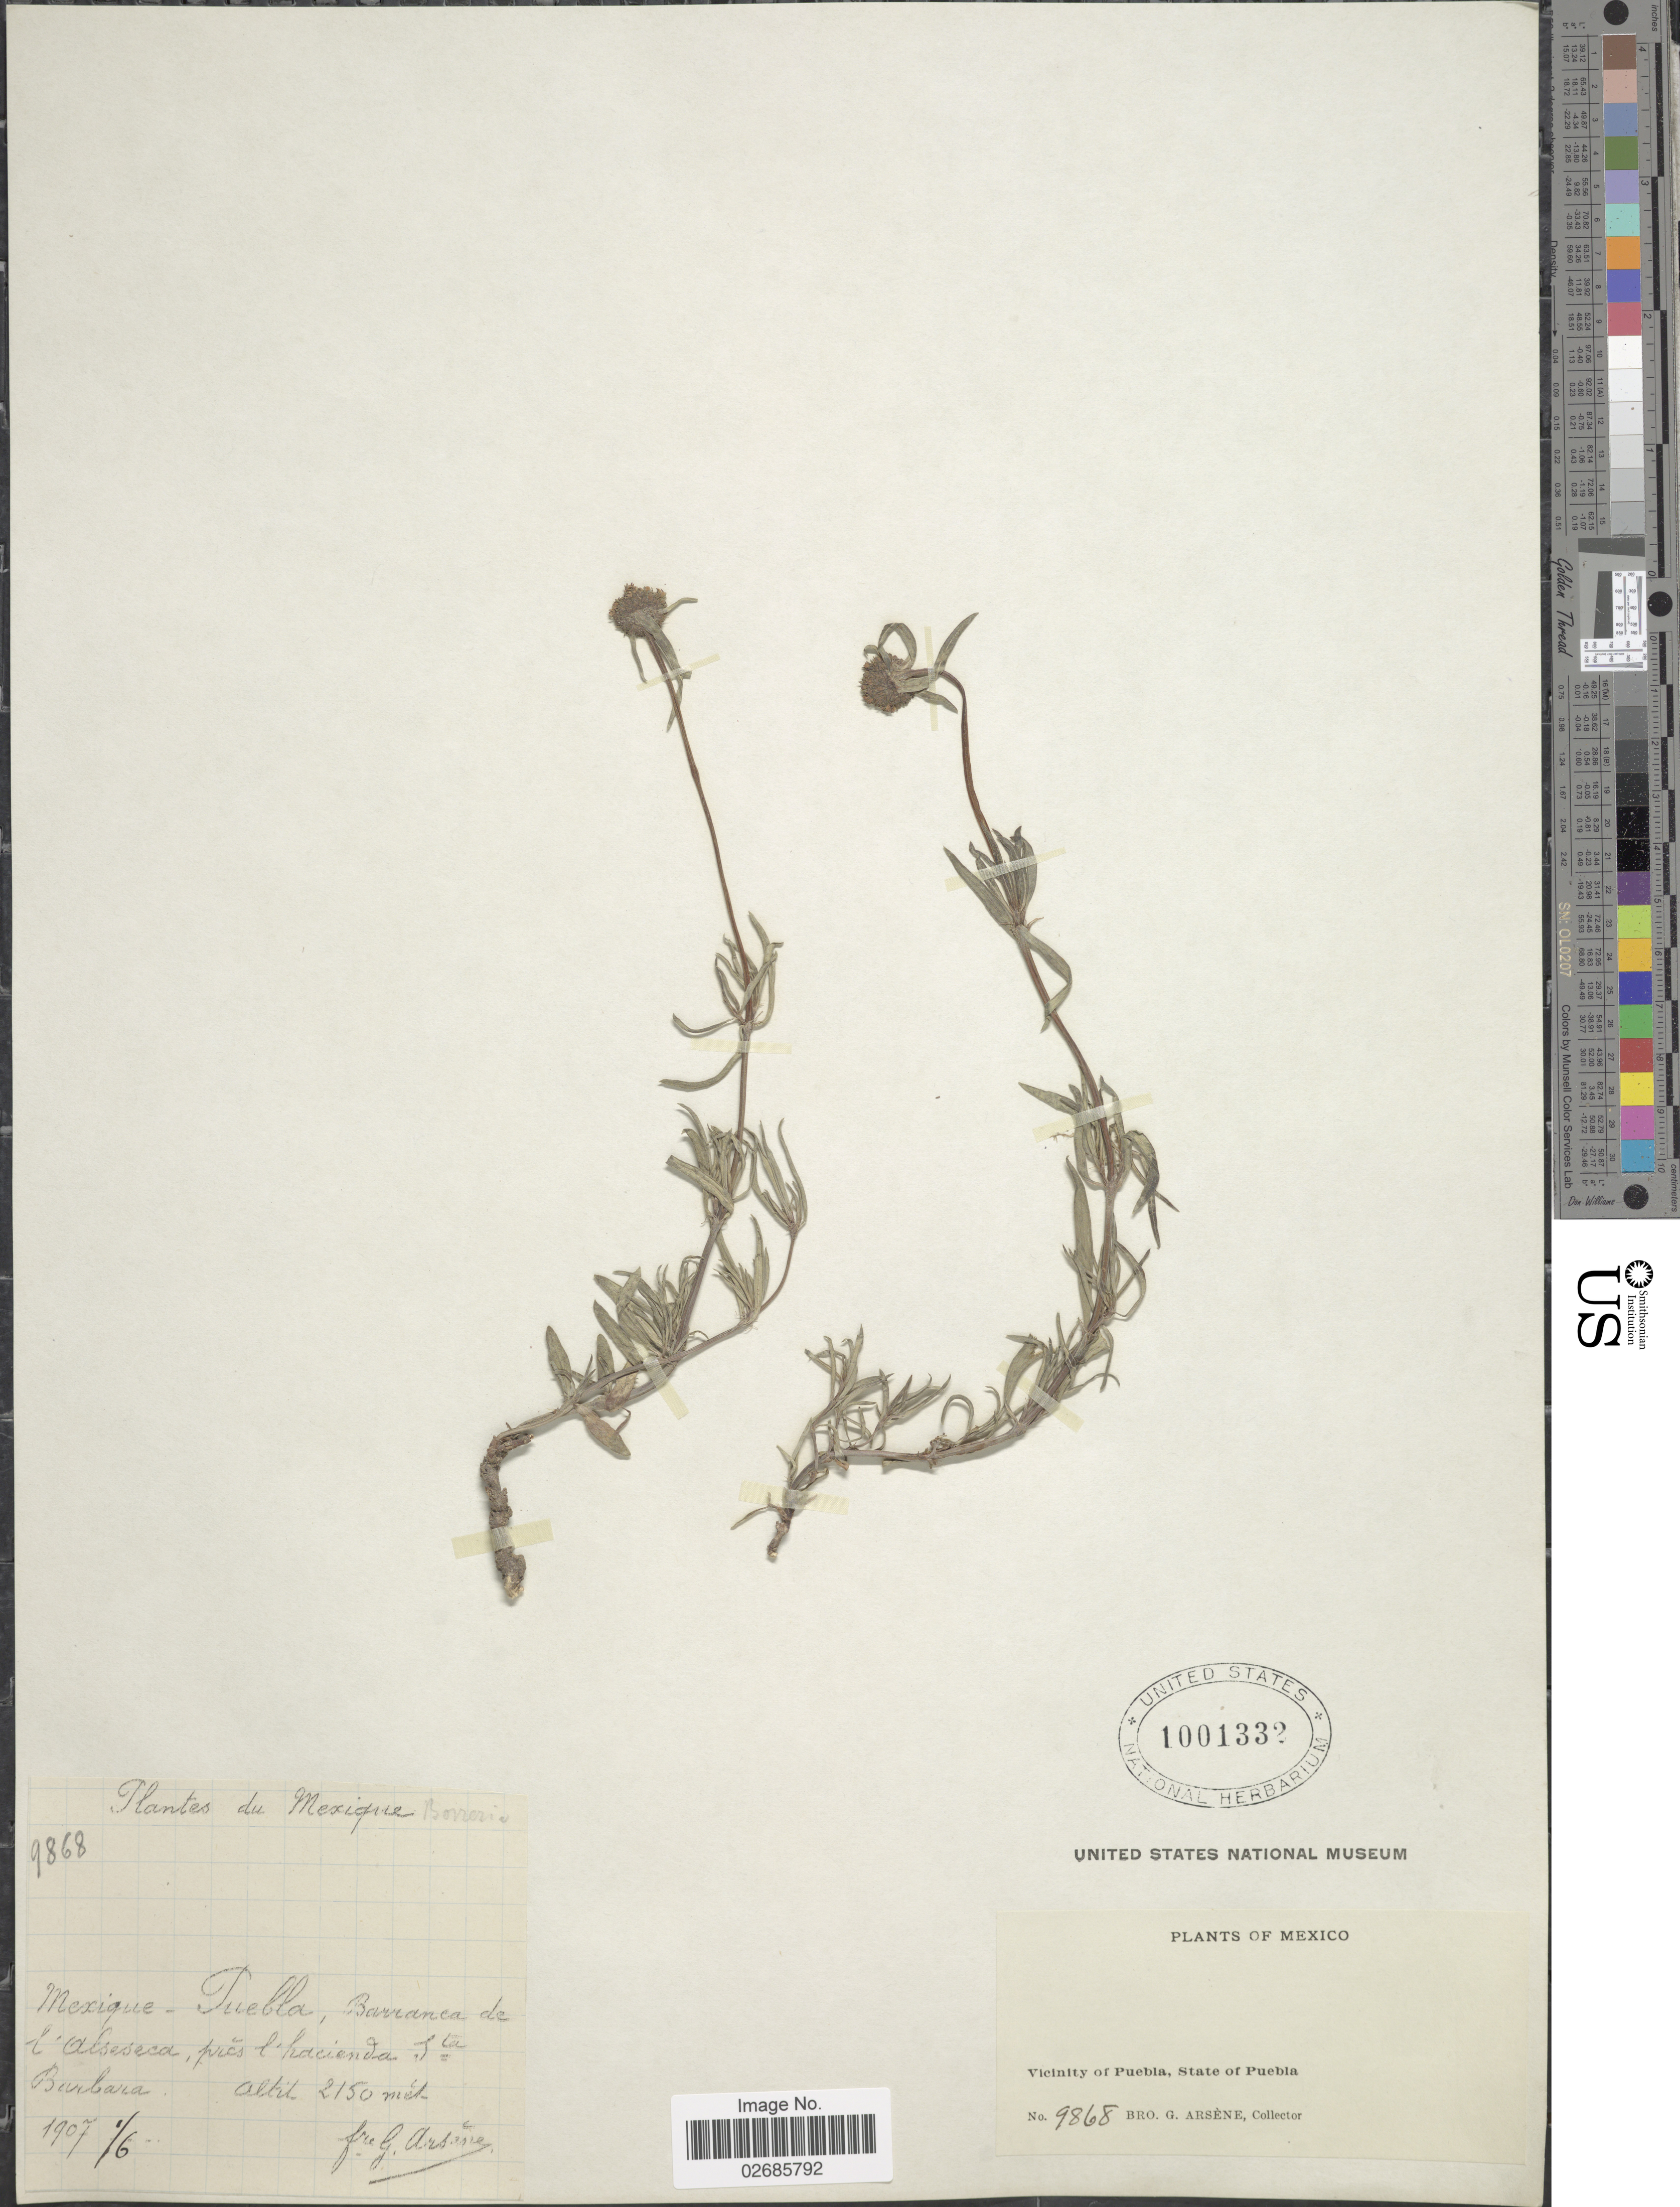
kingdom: Plantae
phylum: Tracheophyta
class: Magnoliopsida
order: Gentianales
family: Rubiaceae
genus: Borreria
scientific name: Borreria sp.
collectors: Bro. G. Arsène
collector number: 9868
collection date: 1907-06-01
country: Mexico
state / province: Puebla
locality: Vicinity of Puebla, Barranca de l'Alseseca, prés l'hacienda Sta Barbara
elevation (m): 2150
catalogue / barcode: US 1001332